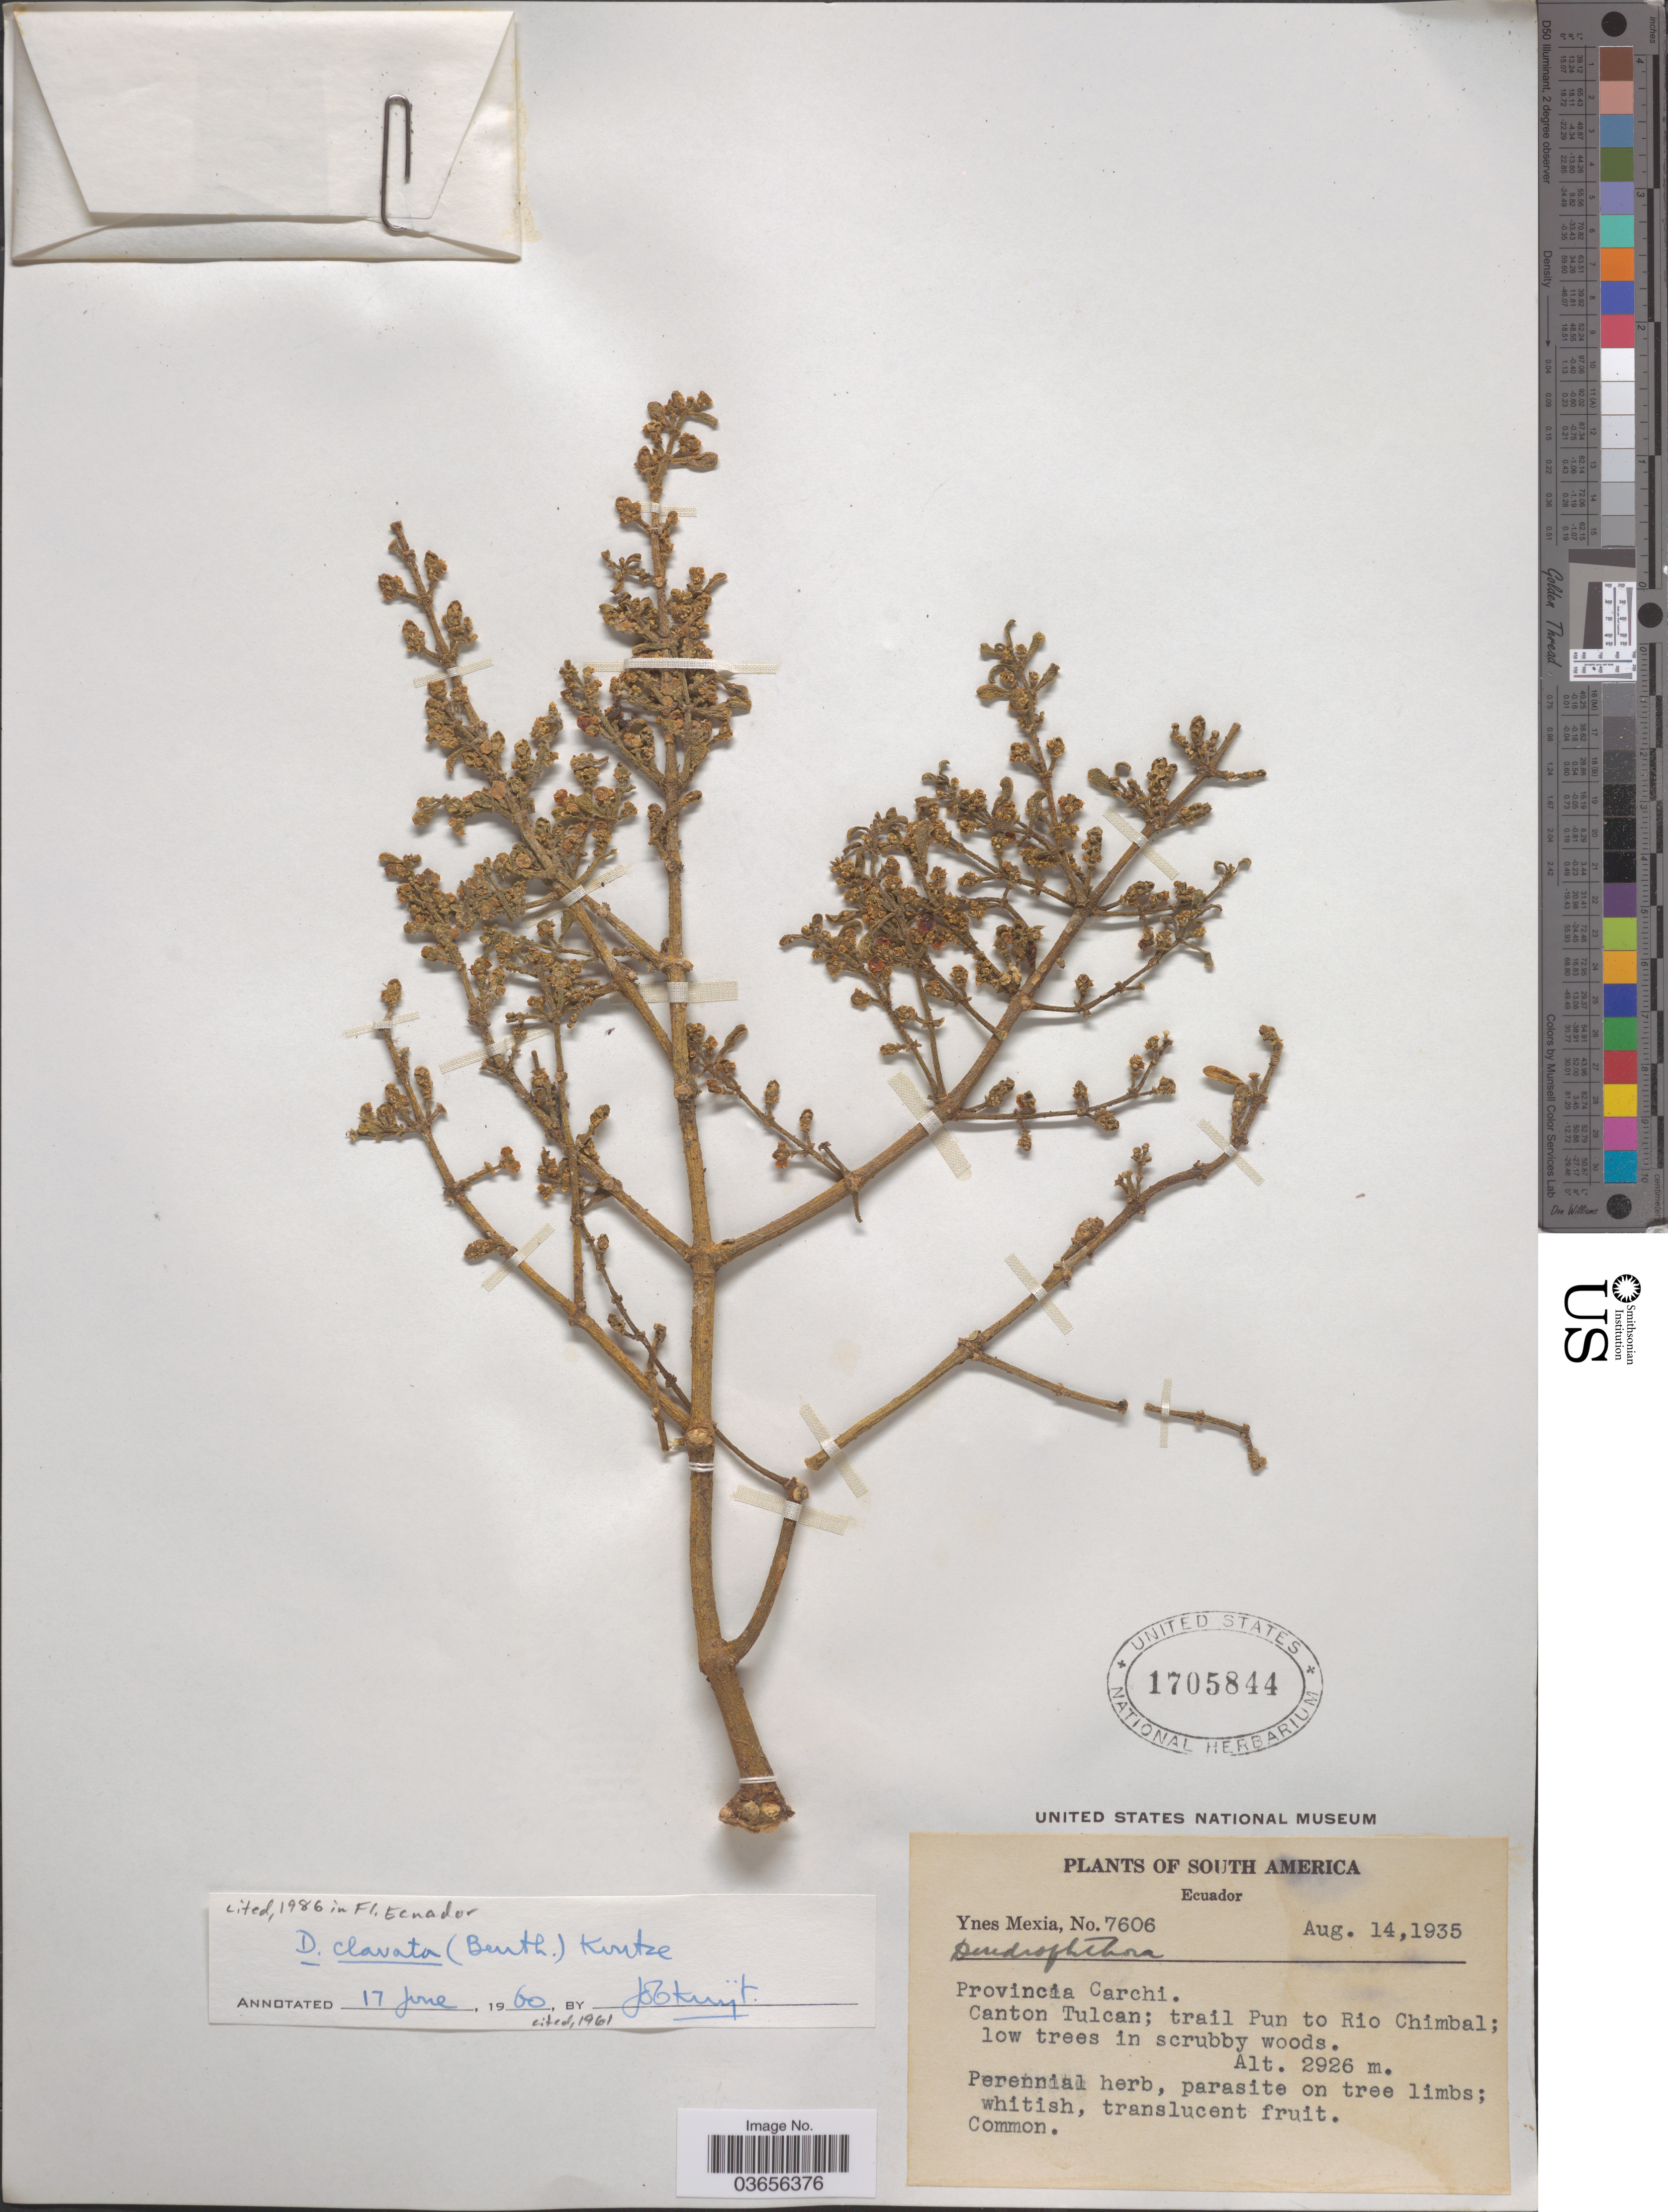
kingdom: Plantae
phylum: Tracheophyta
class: Magnoliopsida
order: Santalales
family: Viscaceae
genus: Dendrophthora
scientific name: Dendrophthora clavata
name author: (Benth.) Urb.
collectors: Y. Mexia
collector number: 7606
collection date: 1935-08-14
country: Ecuador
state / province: Carchi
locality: Canton Tulcan; trail Pun to Rio Chimbal.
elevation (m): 2926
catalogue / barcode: US 1705844